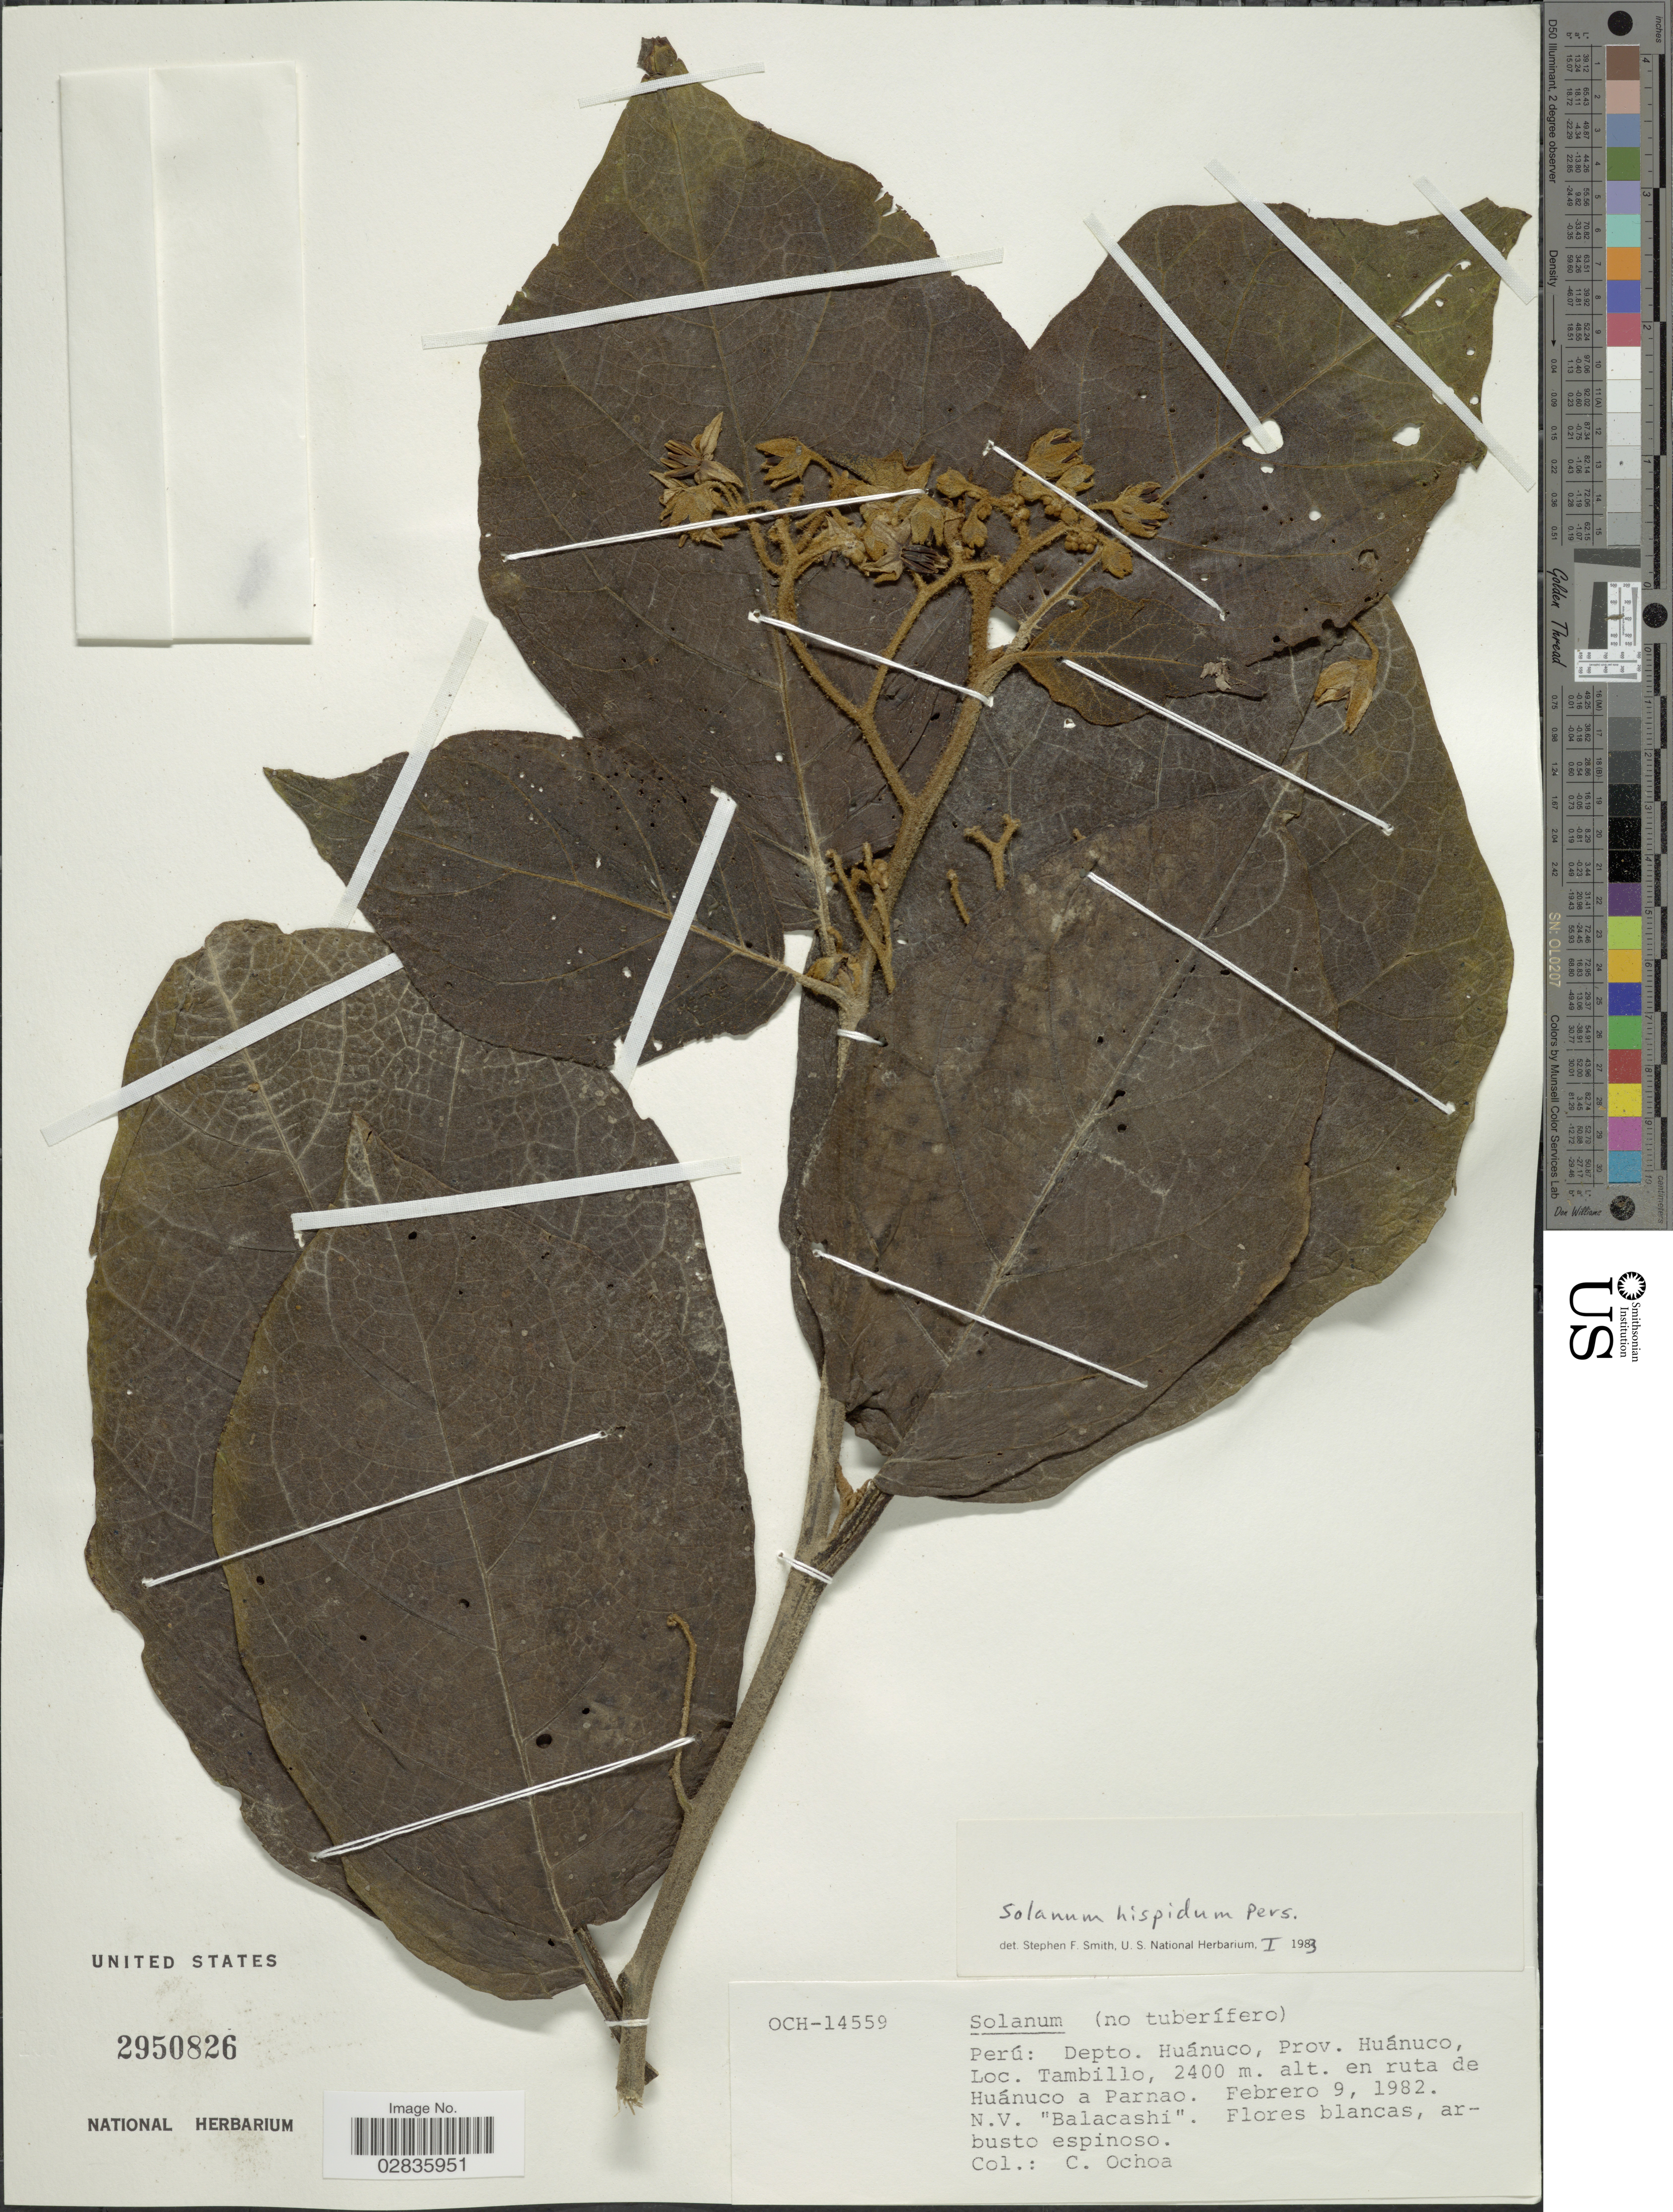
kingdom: Plantae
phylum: Tracheophyta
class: Magnoliopsida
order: Solanales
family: Solanaceae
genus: Solanum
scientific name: Solanum hispidum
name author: Pers.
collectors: C. Ochoa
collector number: OCH-14559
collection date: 1982-02-09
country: Peru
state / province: Huánuco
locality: Depto. Huánuco, Tambillo, en ruta de Huánuco a Parnao.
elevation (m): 2400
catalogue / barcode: US 2950826